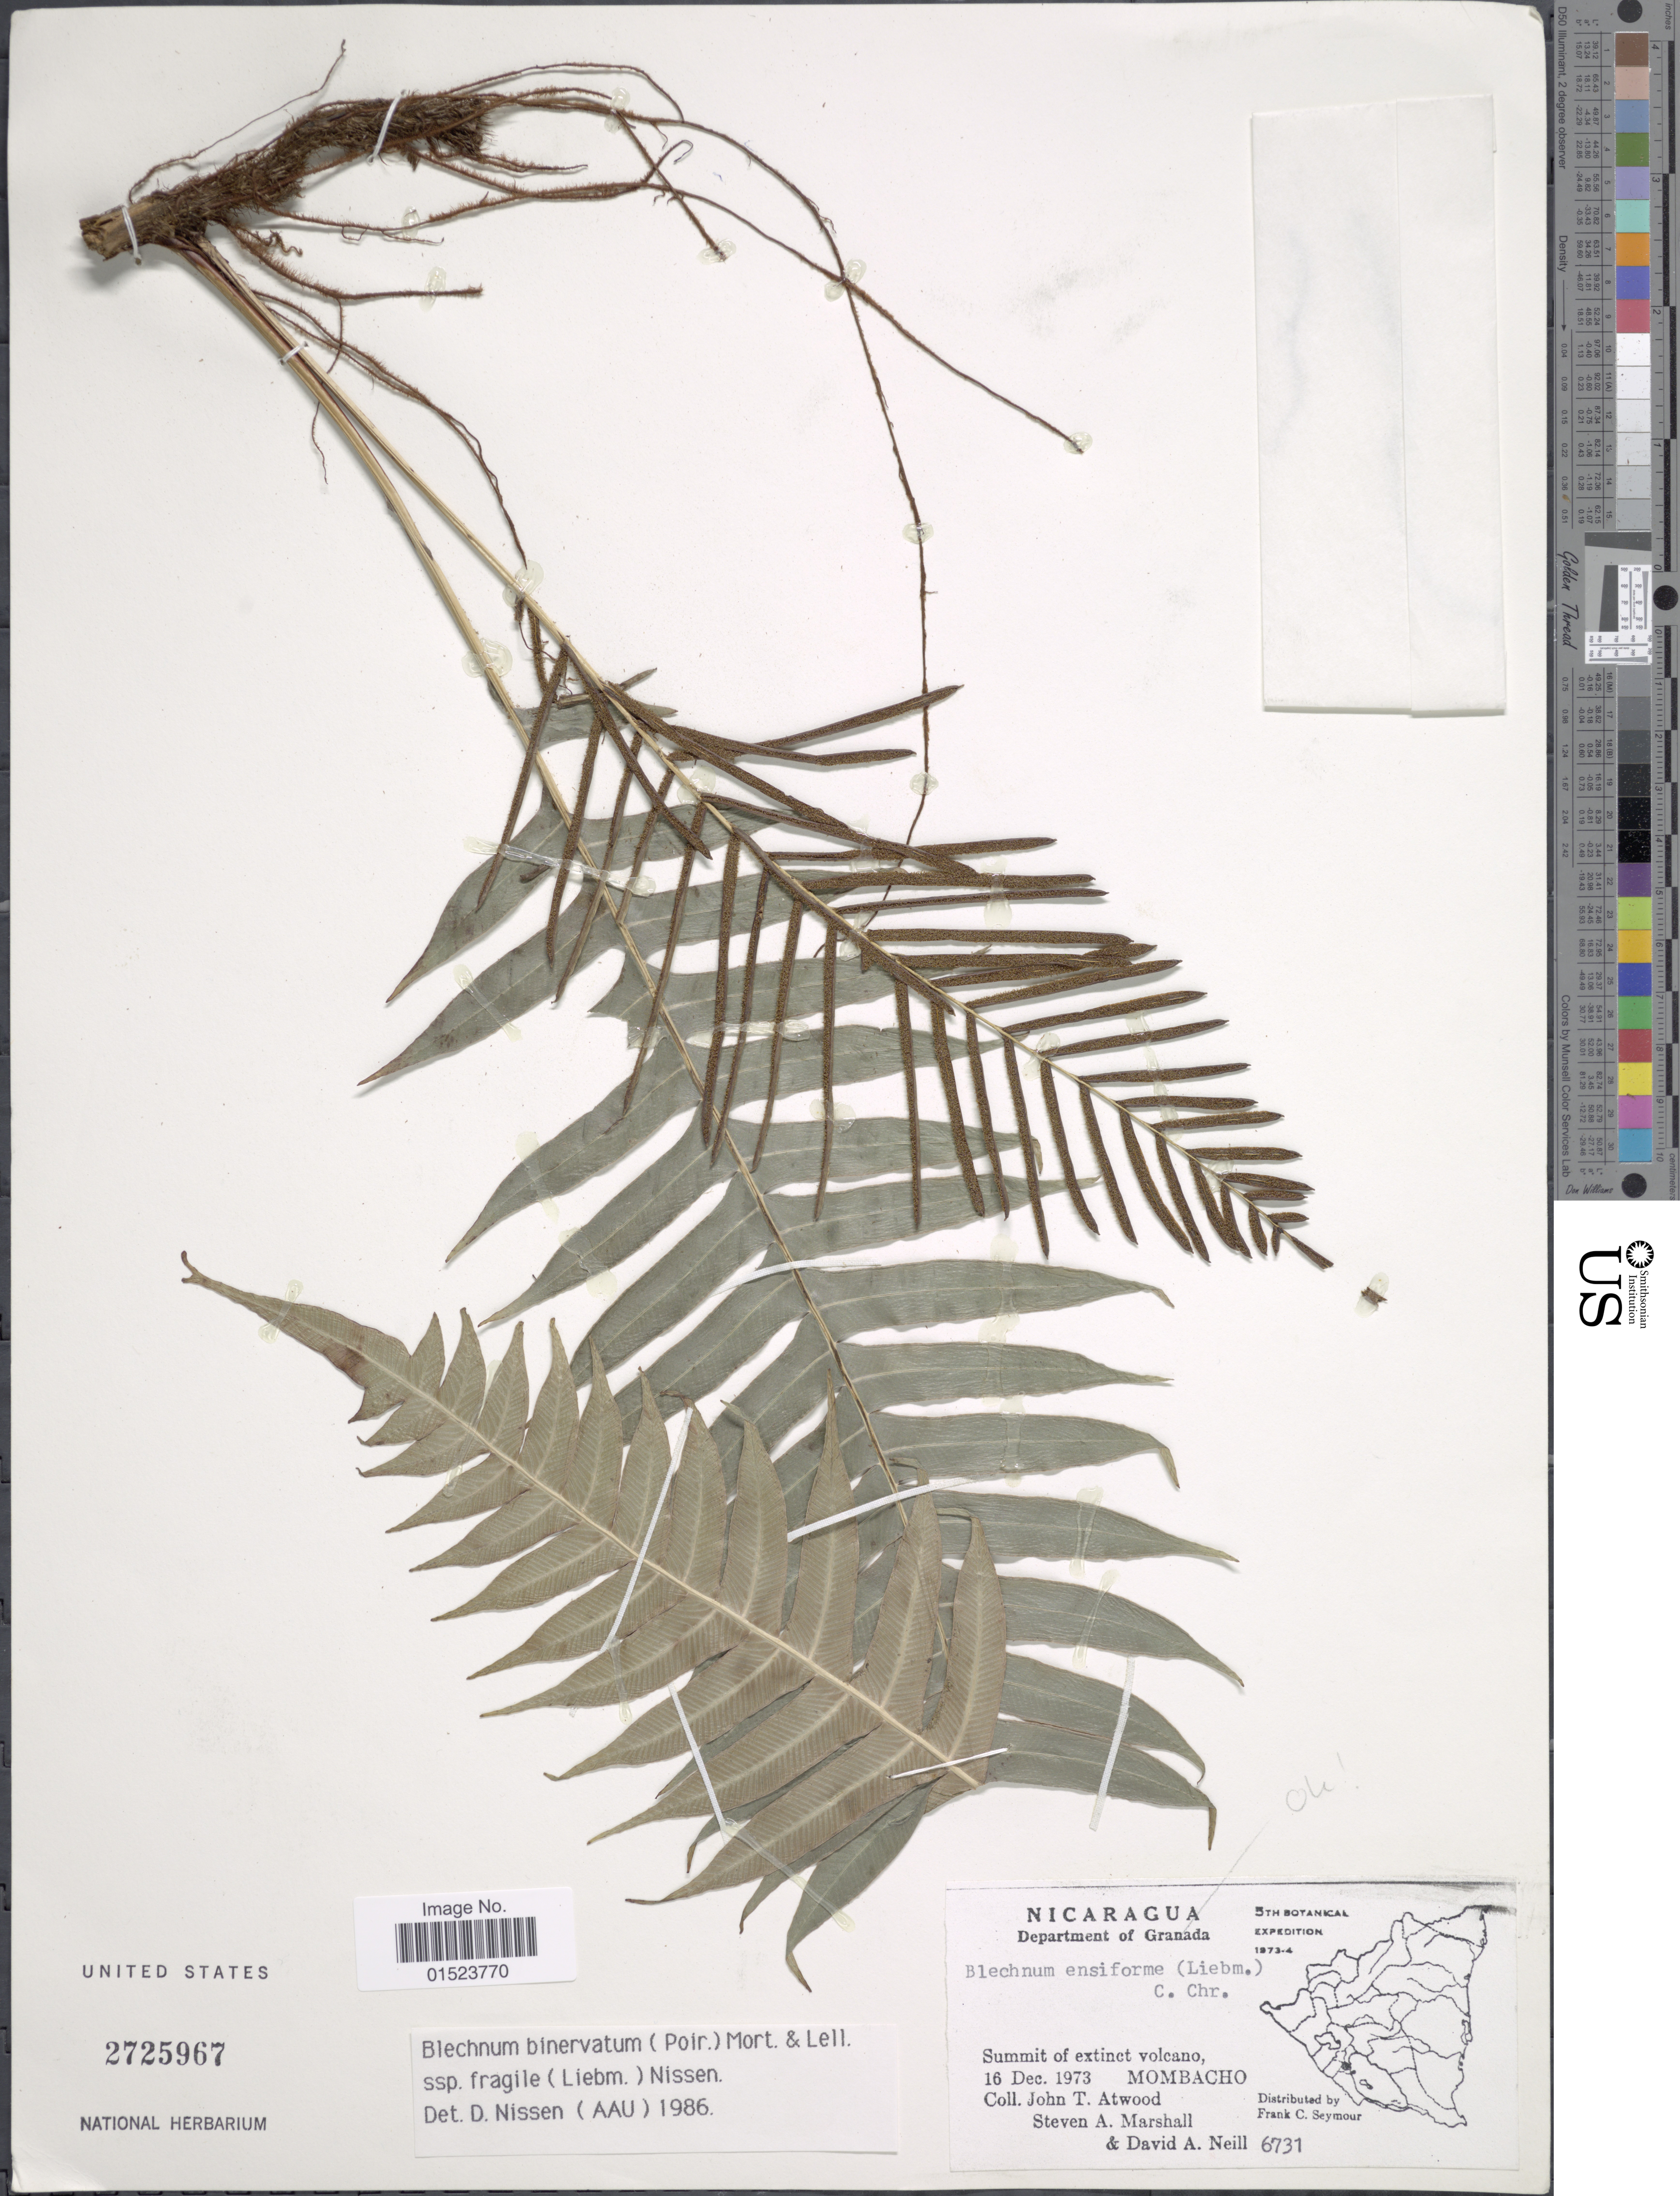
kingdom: Plantae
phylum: Tracheophyta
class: Polypodiopsida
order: Polypodiales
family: Blechnaceae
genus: Blechnum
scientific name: Blechnum ensiforme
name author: (Liebm.) C. Chr.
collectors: J. T. Atwood, S. A. Marshall & D. A. Neill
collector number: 6731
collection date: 1973-12-16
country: Nicaragua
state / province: Granada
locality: Summit of extinct volcano, Mombacho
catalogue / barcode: US 2725967